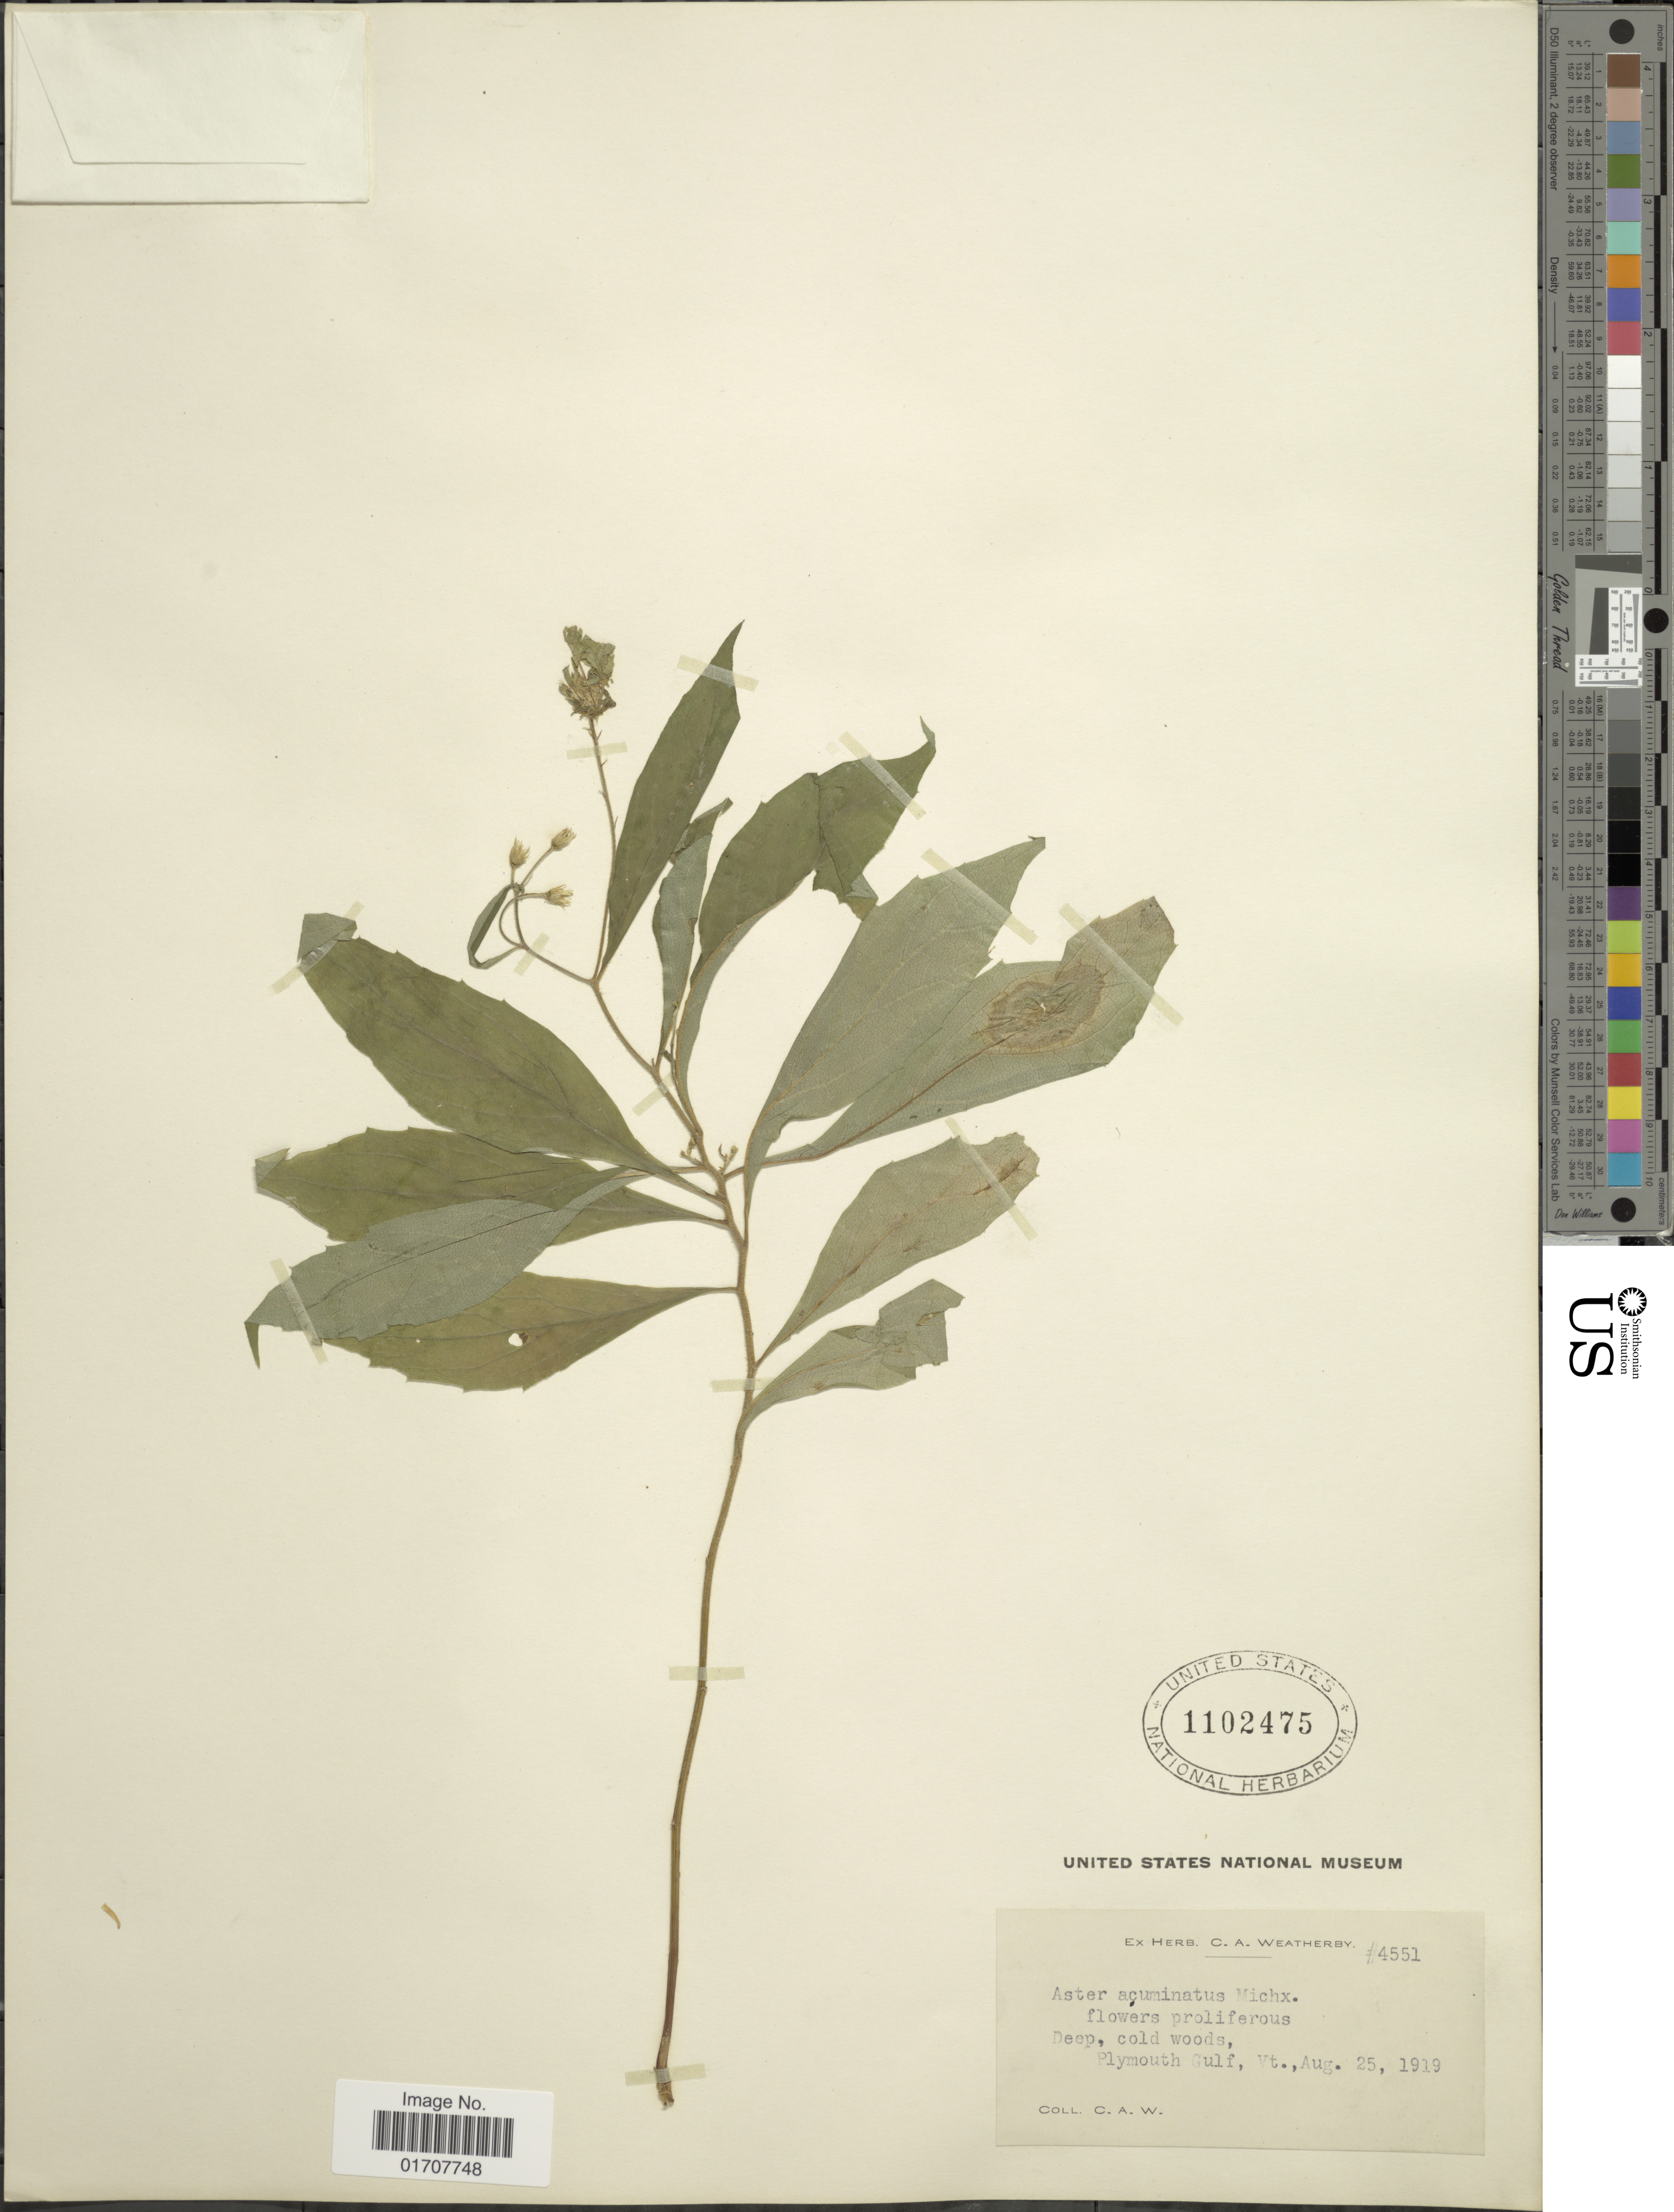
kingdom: Plantae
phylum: Tracheophyta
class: Magnoliopsida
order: Asterales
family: Asteraceae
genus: Oclemena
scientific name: Oclemena acuminata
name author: (Michx.) Greene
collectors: C. A. Weatherby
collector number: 4551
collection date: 1919-08-25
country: United States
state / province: Vermont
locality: Deep, cold woods, Plymouth Gulf, Vt.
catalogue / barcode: US 1102475